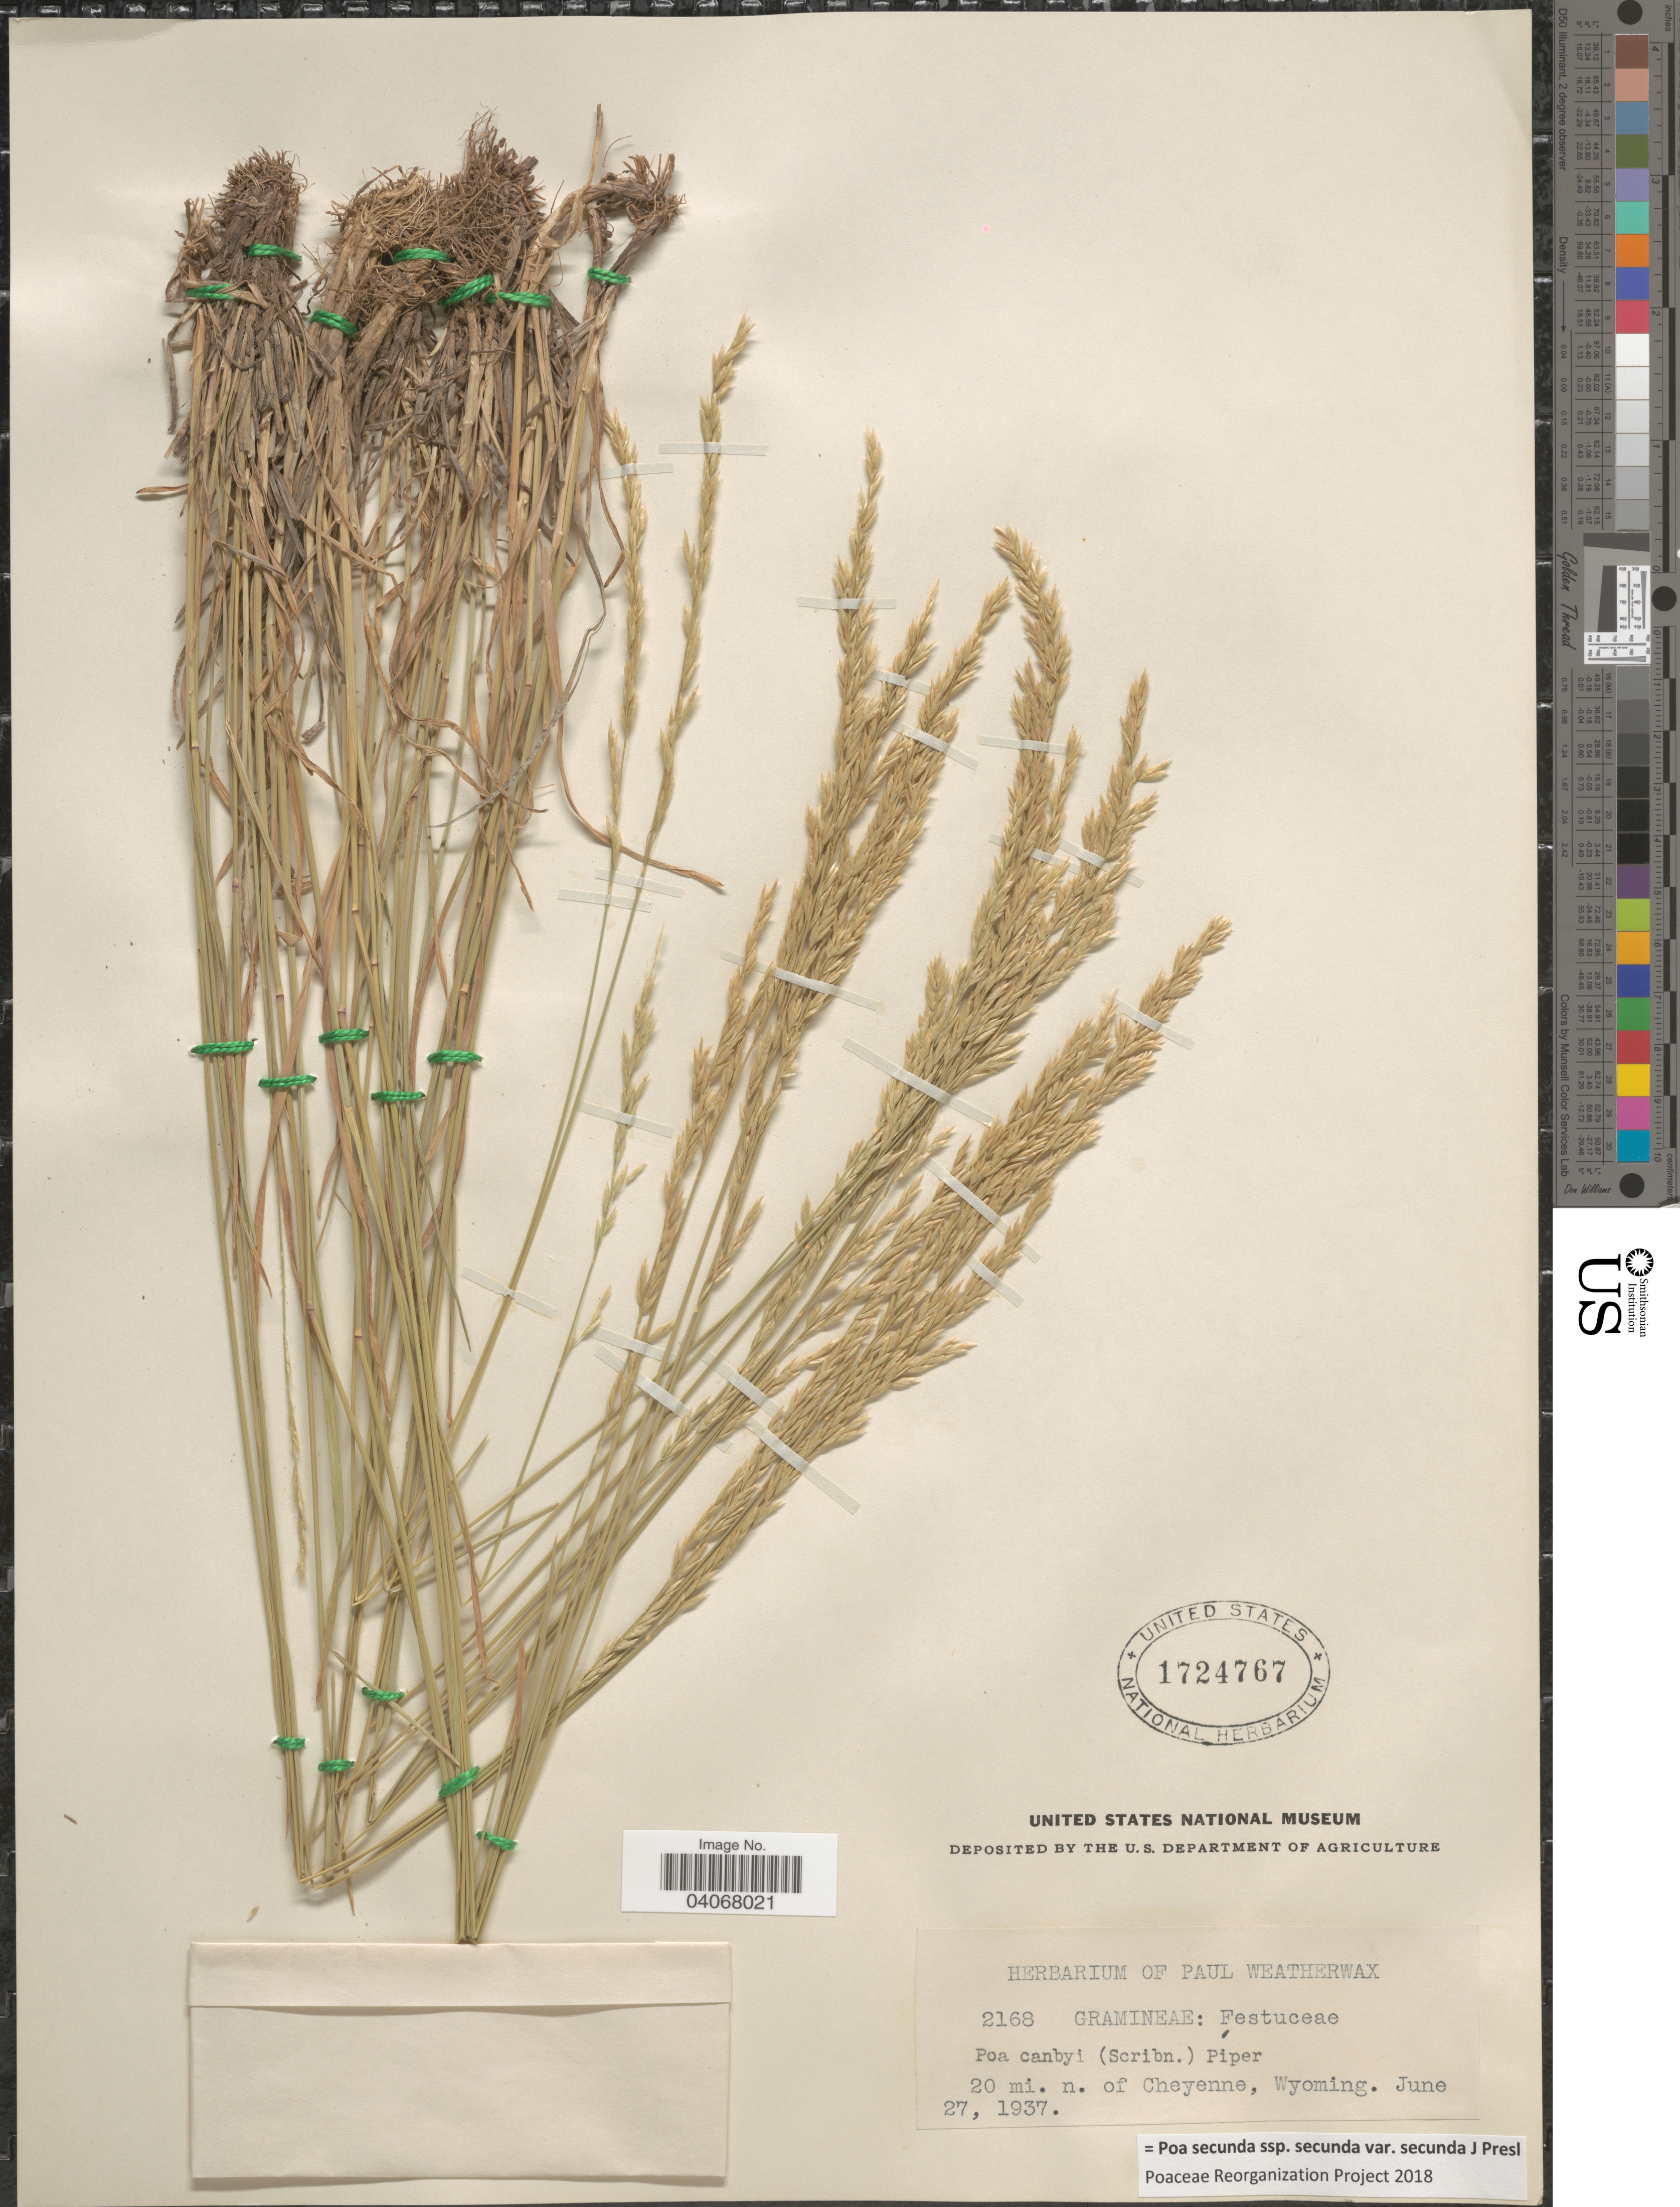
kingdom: Plantae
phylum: Tracheophyta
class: Liliopsida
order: Poales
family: Poaceae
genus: Poa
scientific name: Poa secunda subsp. secunda var. secunda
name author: J. Presl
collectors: Ex herb. Paul Weatherwax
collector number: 2168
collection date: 1937-06-27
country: United States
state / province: Wyoming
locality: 20 mi. n. of Cheyenne.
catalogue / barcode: US 1724767